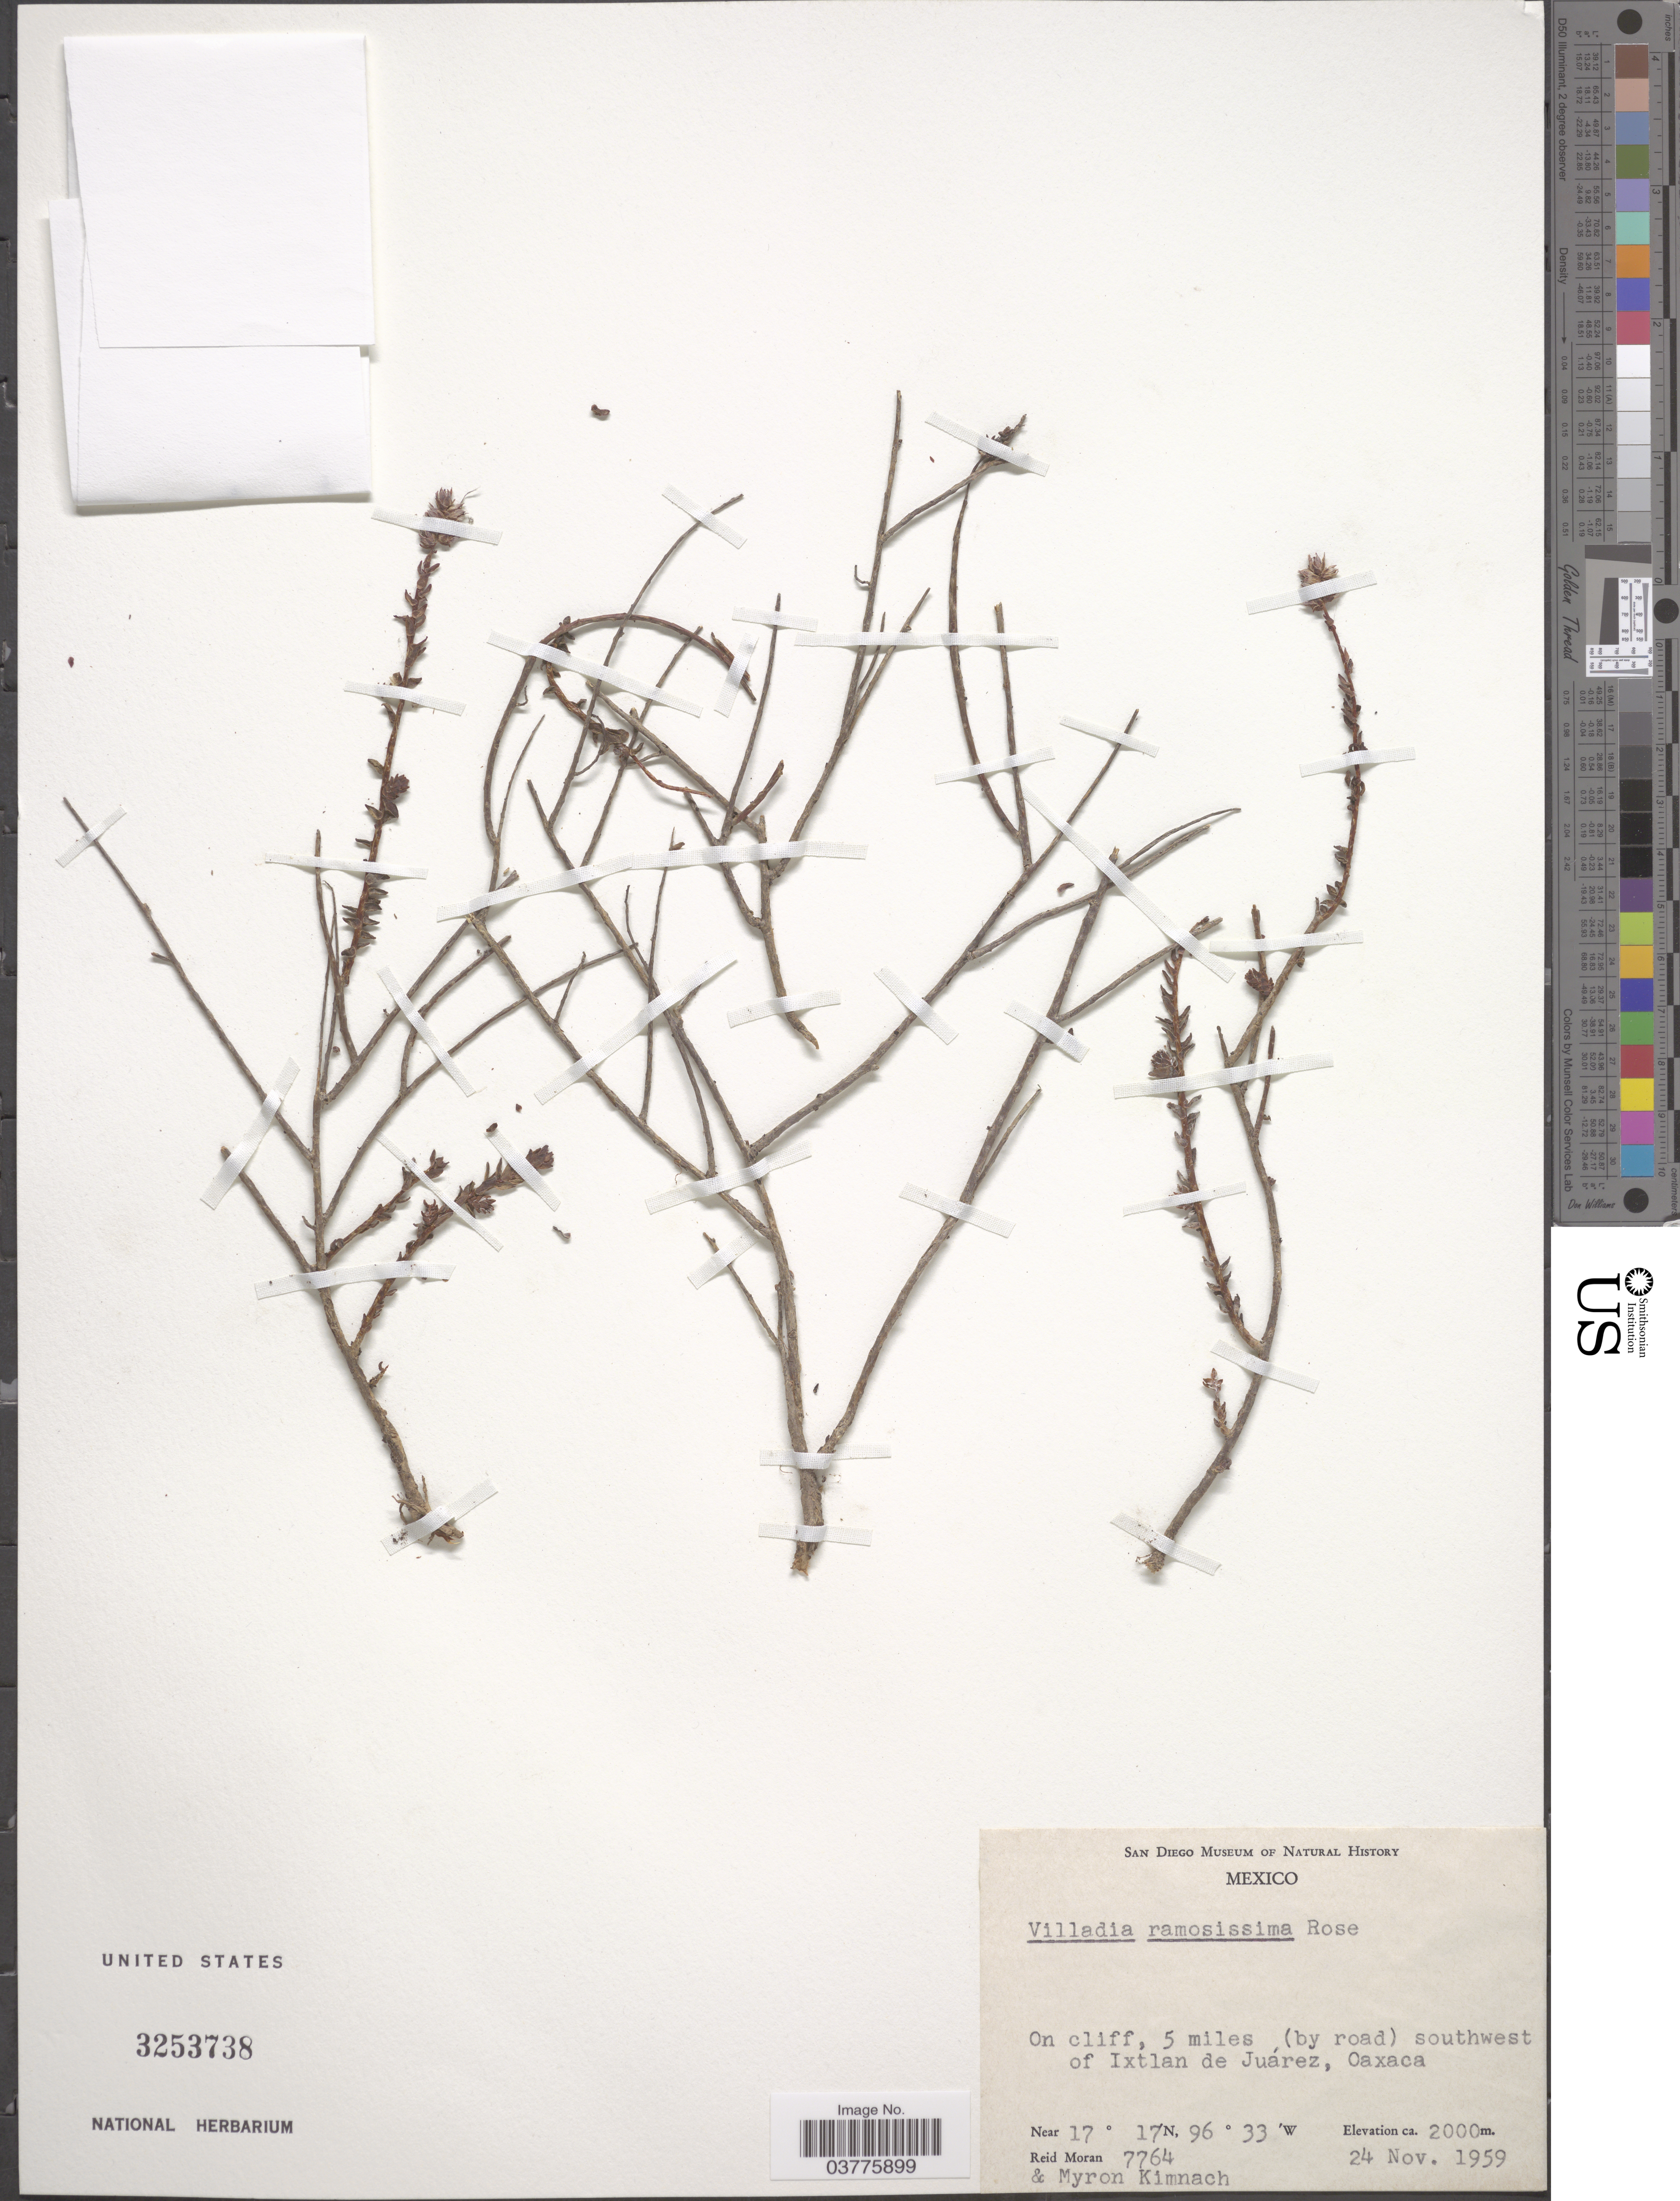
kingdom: Plantae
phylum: Tracheophyta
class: Magnoliopsida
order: Saxifragales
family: Crassulaceae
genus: Villadia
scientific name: Villadia ramosissima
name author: Rose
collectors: R. Moran & M. W. Kimnach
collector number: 7764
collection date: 1959-11-24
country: Mexico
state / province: Oaxaca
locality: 5 miles, (by road) southwest of Ixtlan de Juárez.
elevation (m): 2000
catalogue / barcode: US 3253738